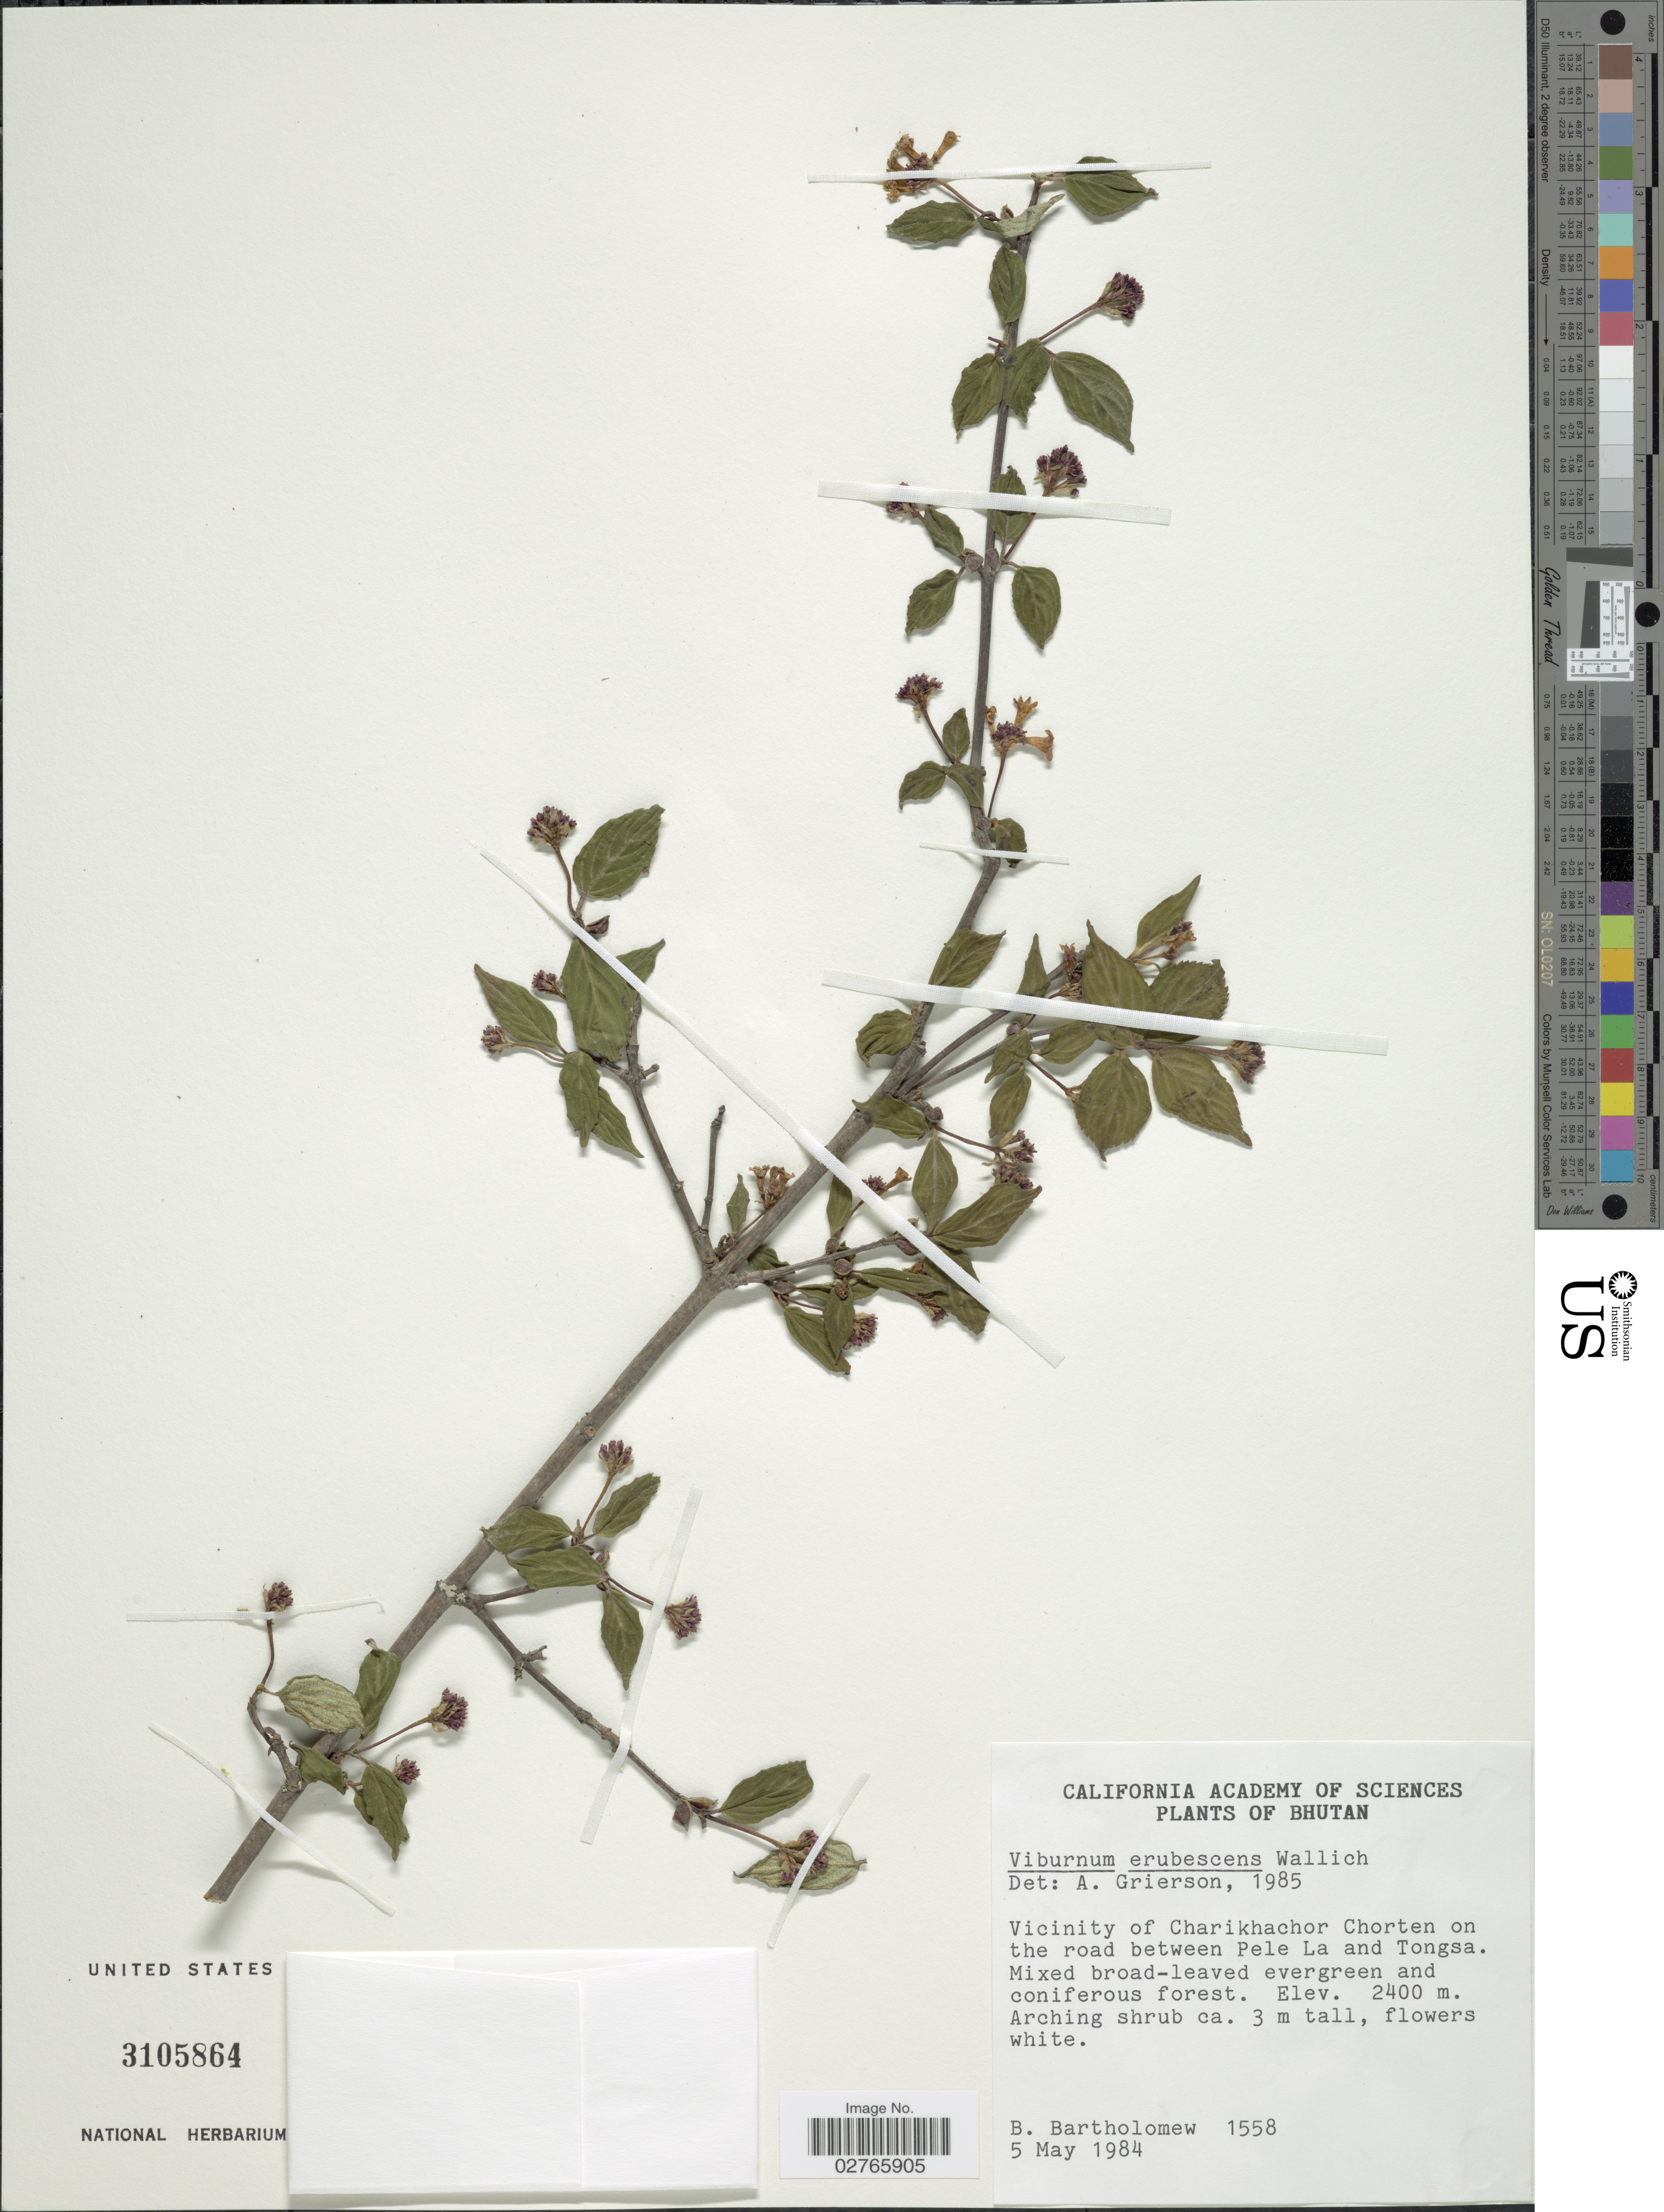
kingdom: Plantae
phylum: Tracheophyta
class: Magnoliopsida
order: Dipsacales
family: Viburnaceae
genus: Viburnum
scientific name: Viburnum erubescens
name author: Wall.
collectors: B. Bartholomew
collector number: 1558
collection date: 1984-05-05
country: Bhutan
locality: Vicinity of Charikhachor Chorten on the road between Pele La and Tongsa.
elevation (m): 2400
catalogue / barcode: US 3105864